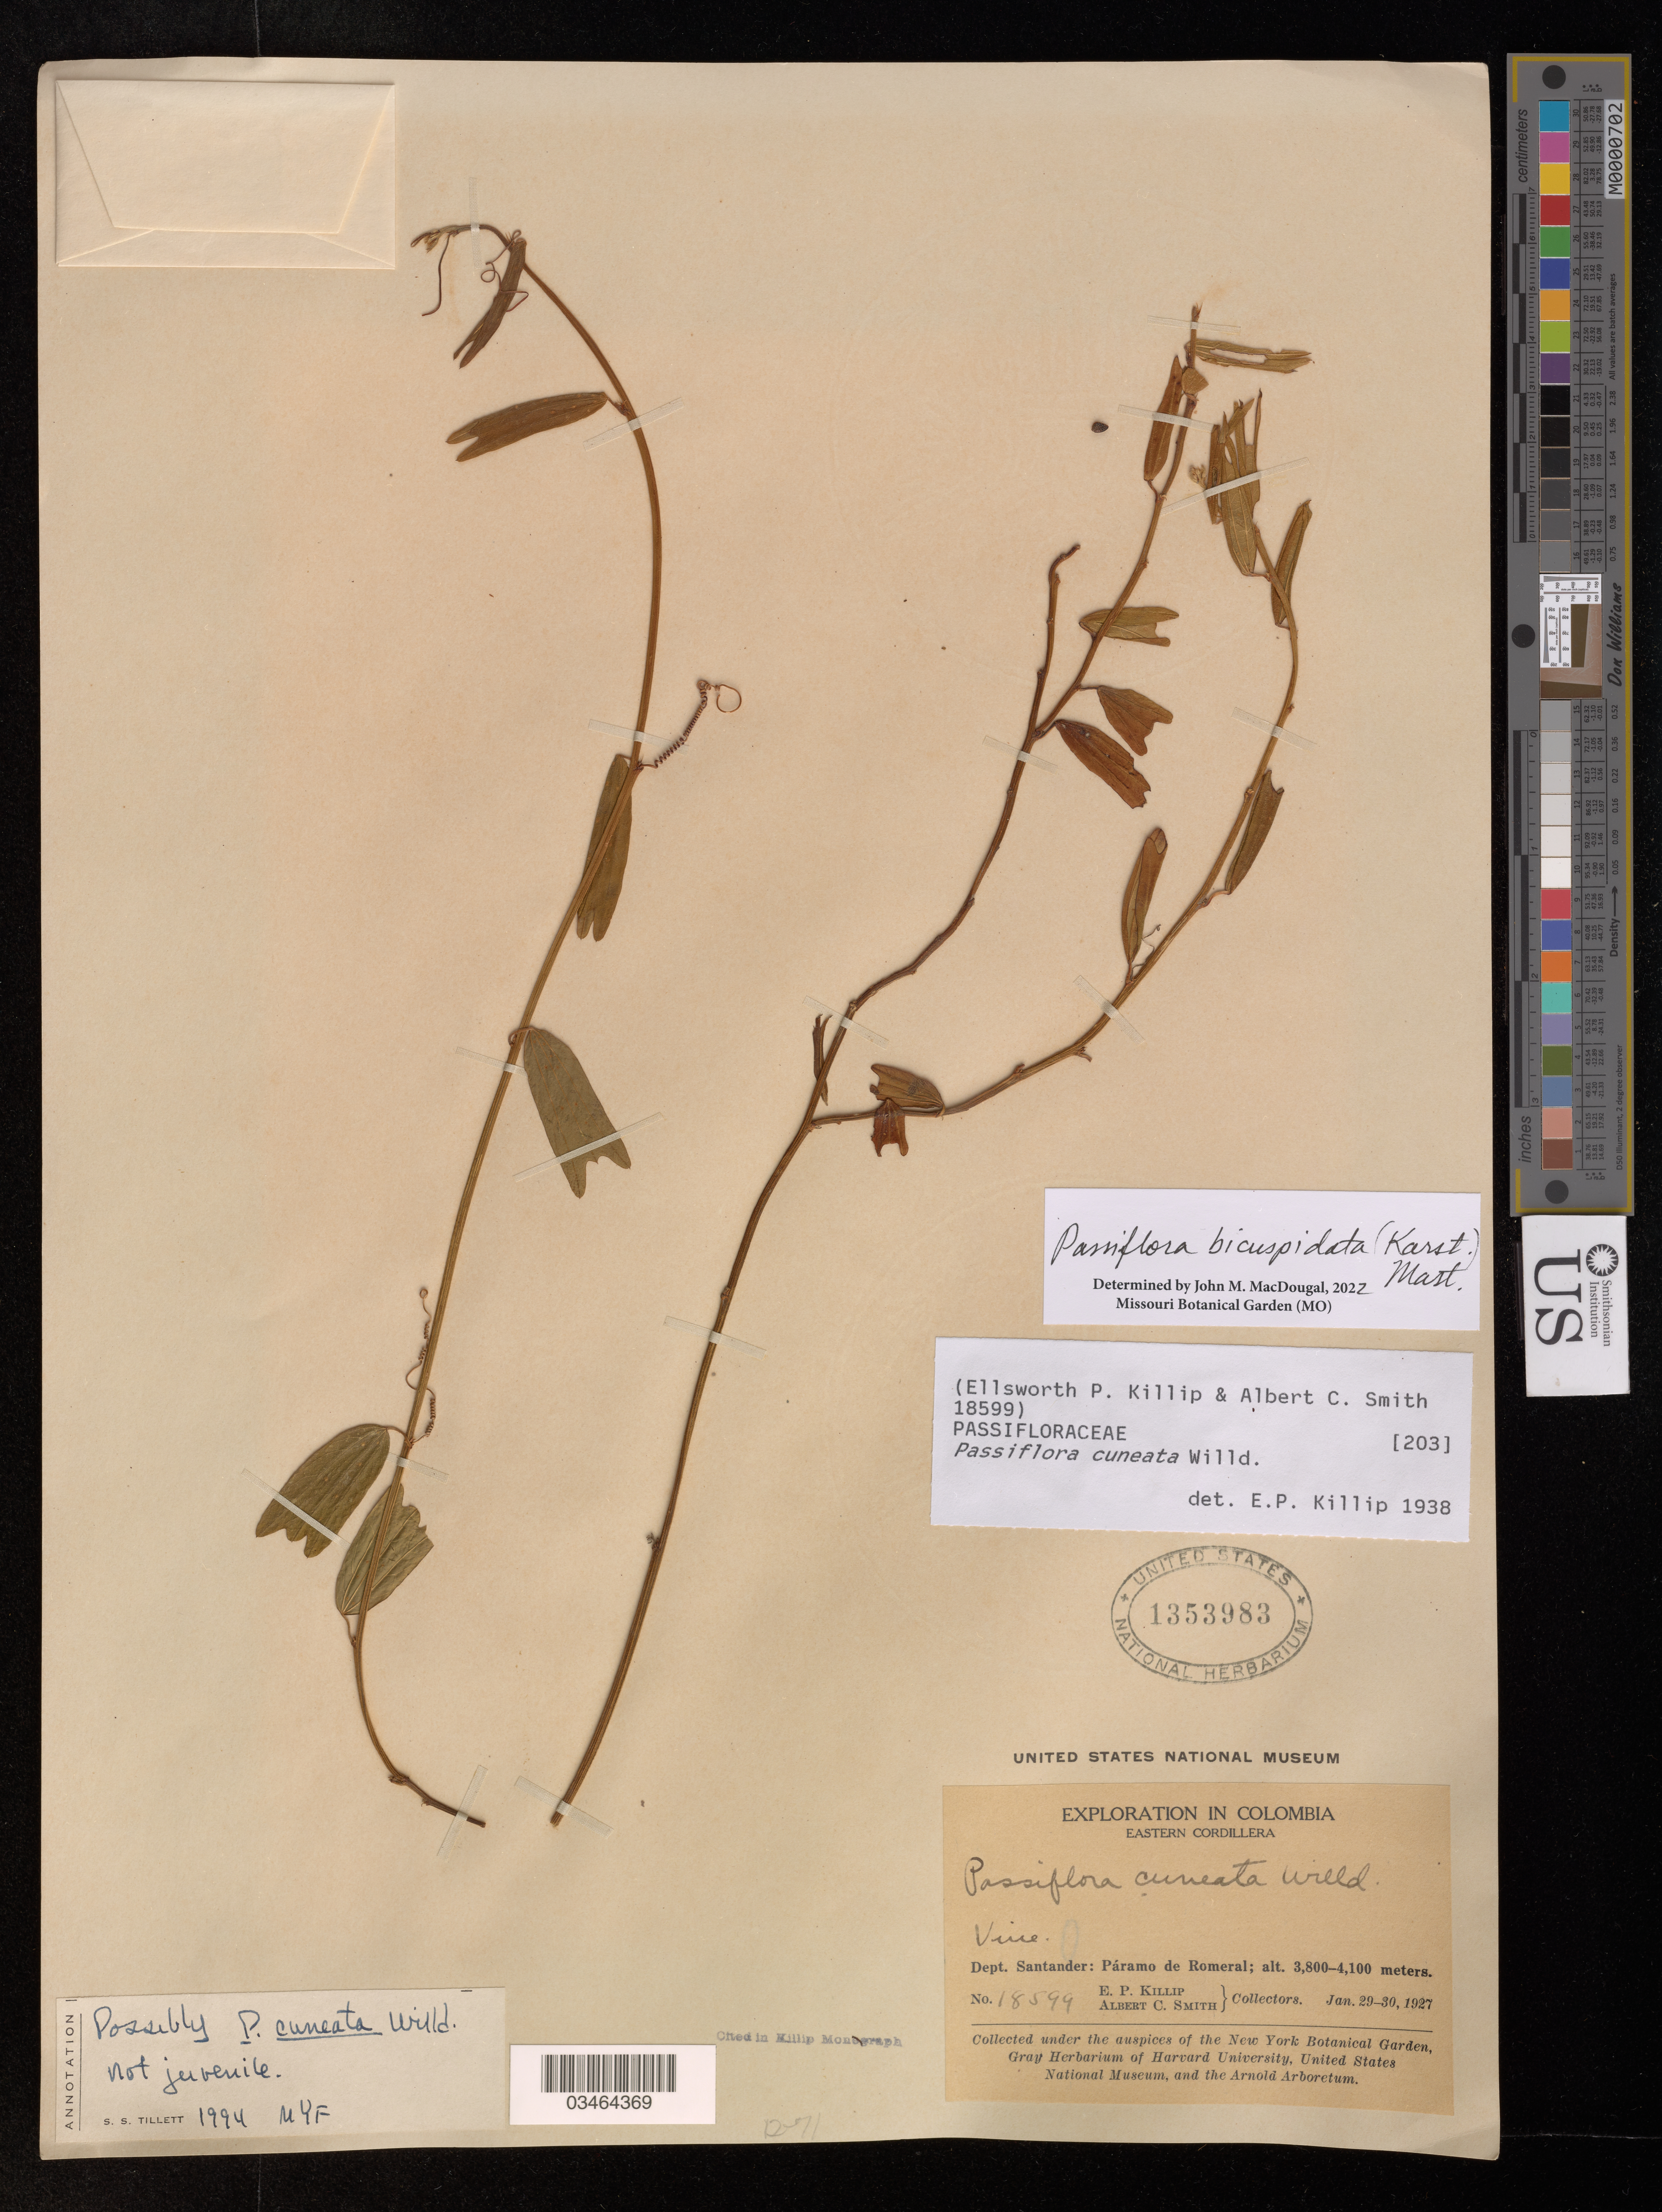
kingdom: Plantae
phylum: Tracheophyta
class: Magnoliopsida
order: Malpighiales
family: Passifloraceae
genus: Passiflora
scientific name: Passiflora bicuspidata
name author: (H. Karst.) Mast.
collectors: E. P. Killip & A. C. Smith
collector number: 18599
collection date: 1927-01-29/1927-01-30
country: Colombia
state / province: Santander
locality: Eastern Cordillera. Páramo de Romeral.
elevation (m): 3800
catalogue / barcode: US 1353983